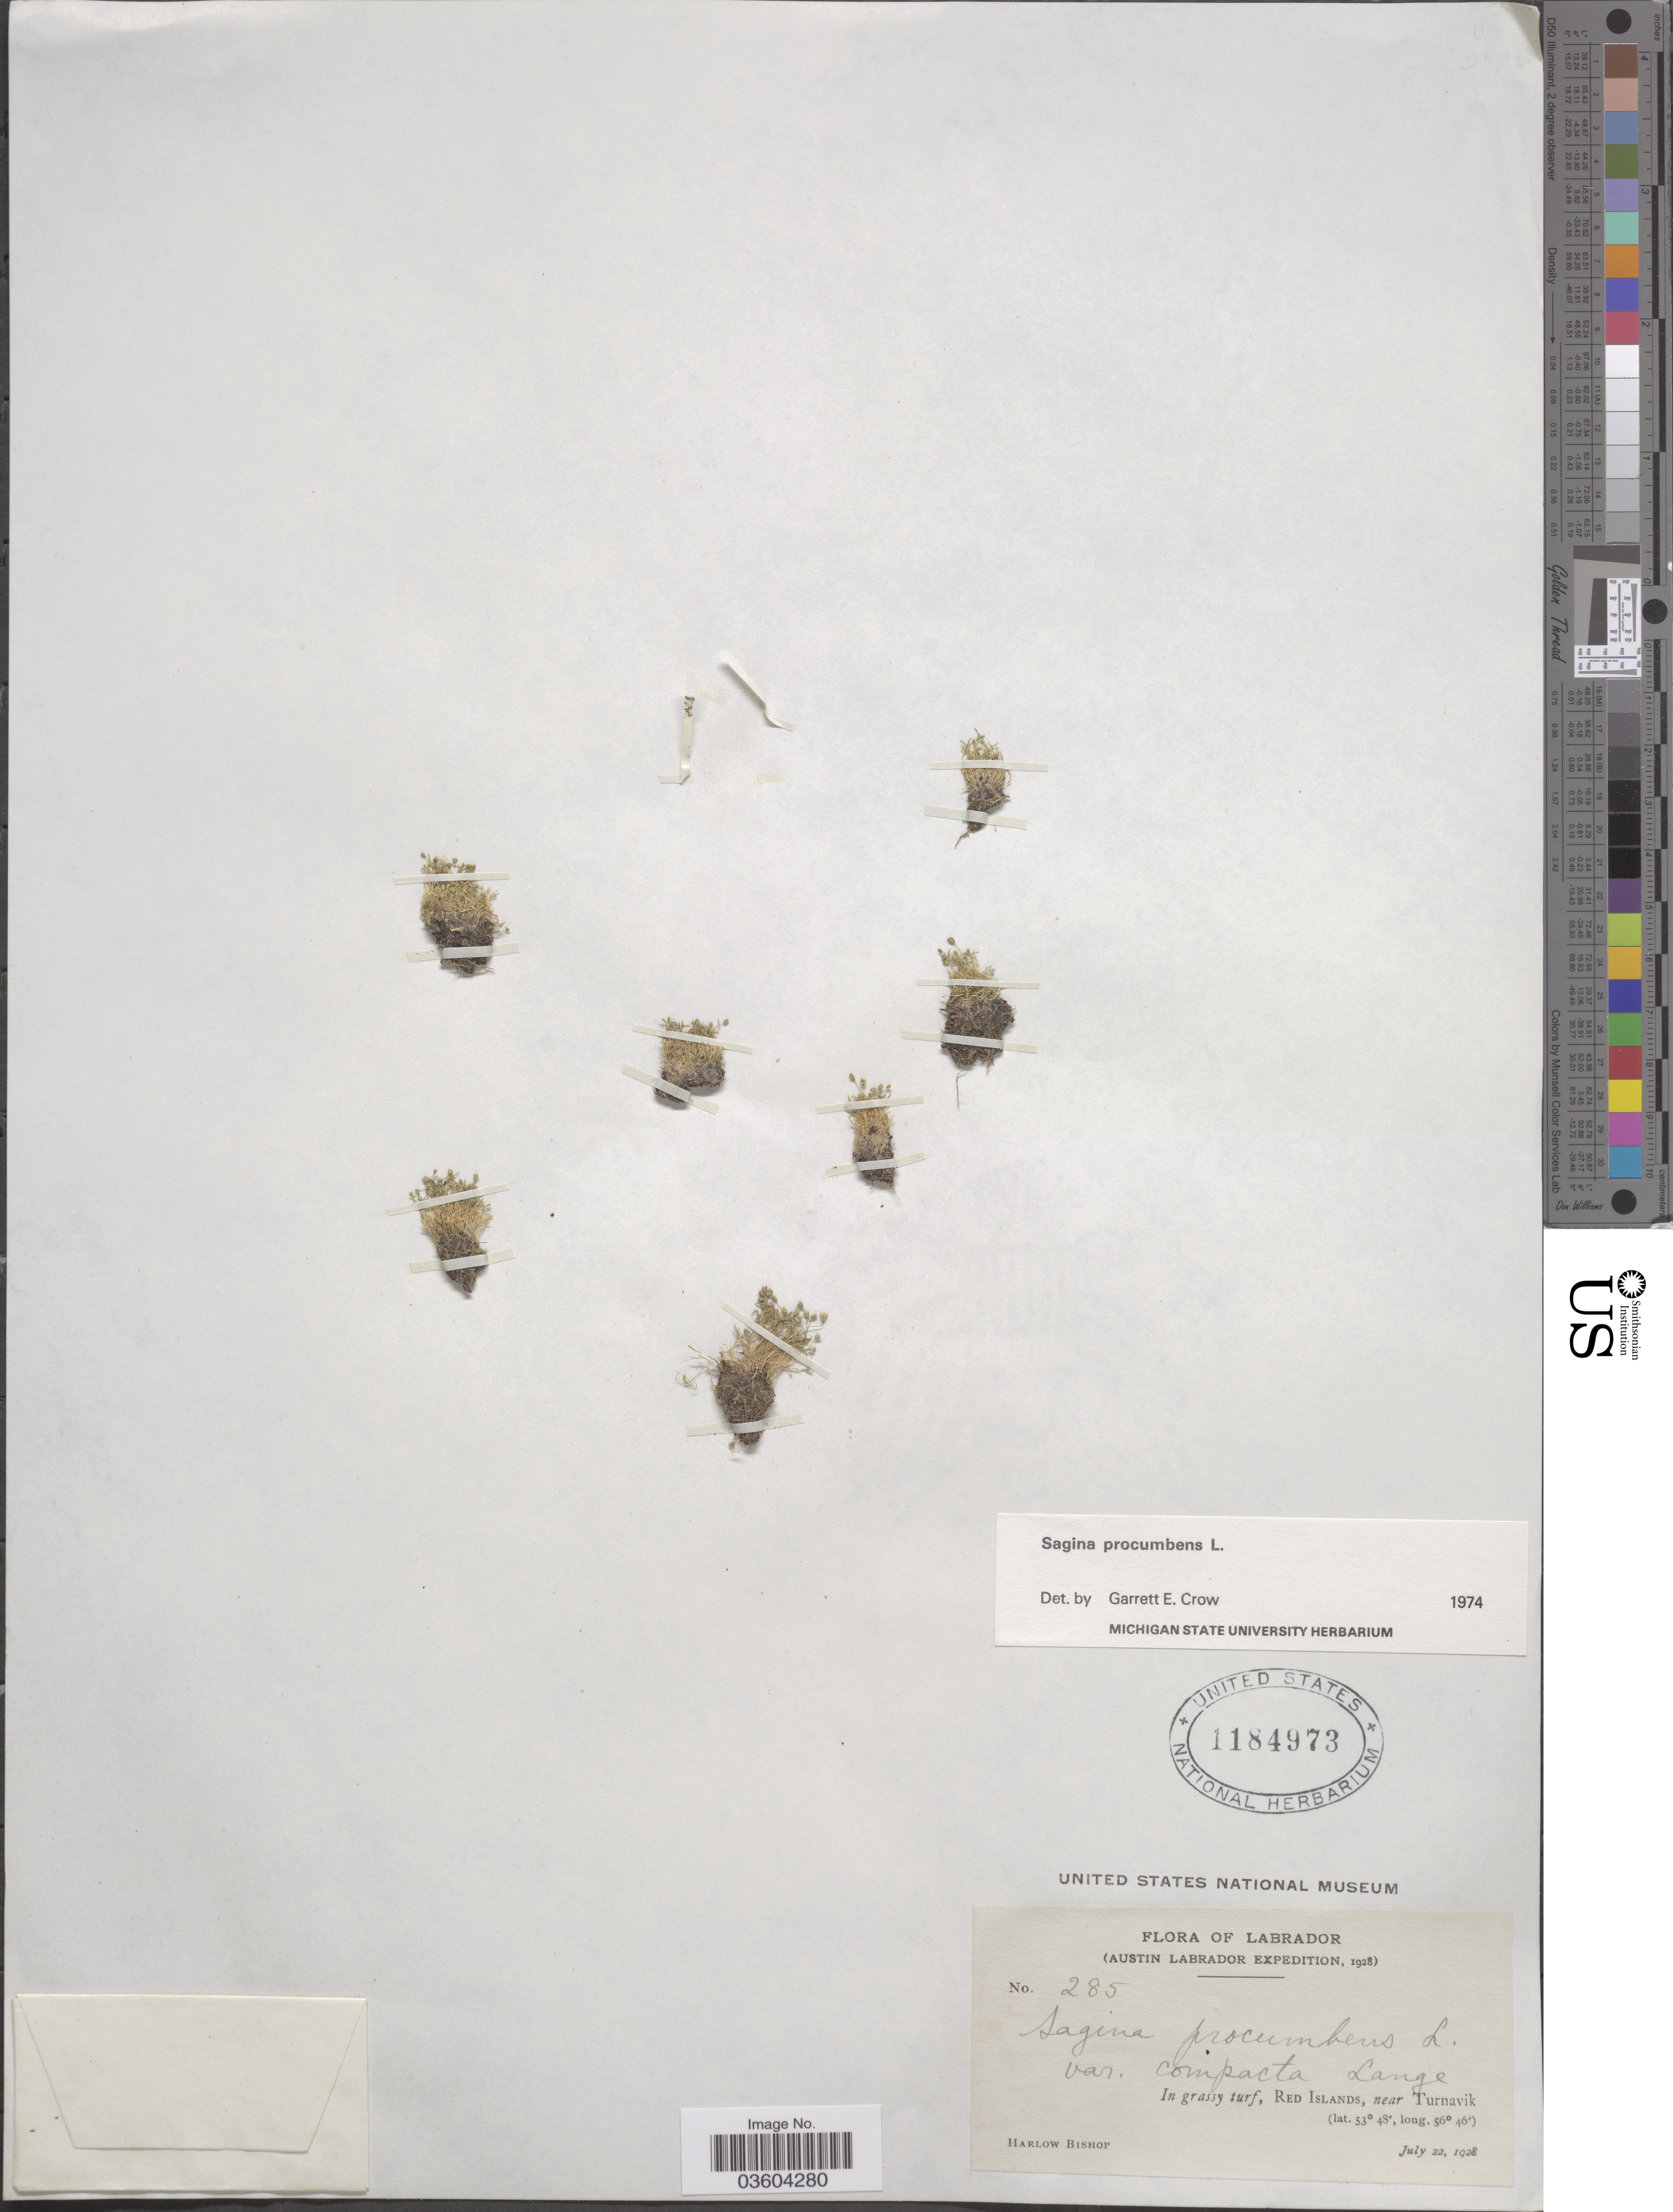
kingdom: Plantae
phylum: Tracheophyta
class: Magnoliopsida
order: Caryophyllales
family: Caryophyllaceae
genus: Sagina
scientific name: Sagina procumbens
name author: L.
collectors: H. Bishop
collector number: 285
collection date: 1928-07-22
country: Canada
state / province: Newfoundland and Labrador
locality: Labrador. In grassy turf, Red Islands, near Turnavik.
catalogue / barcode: US 1184973